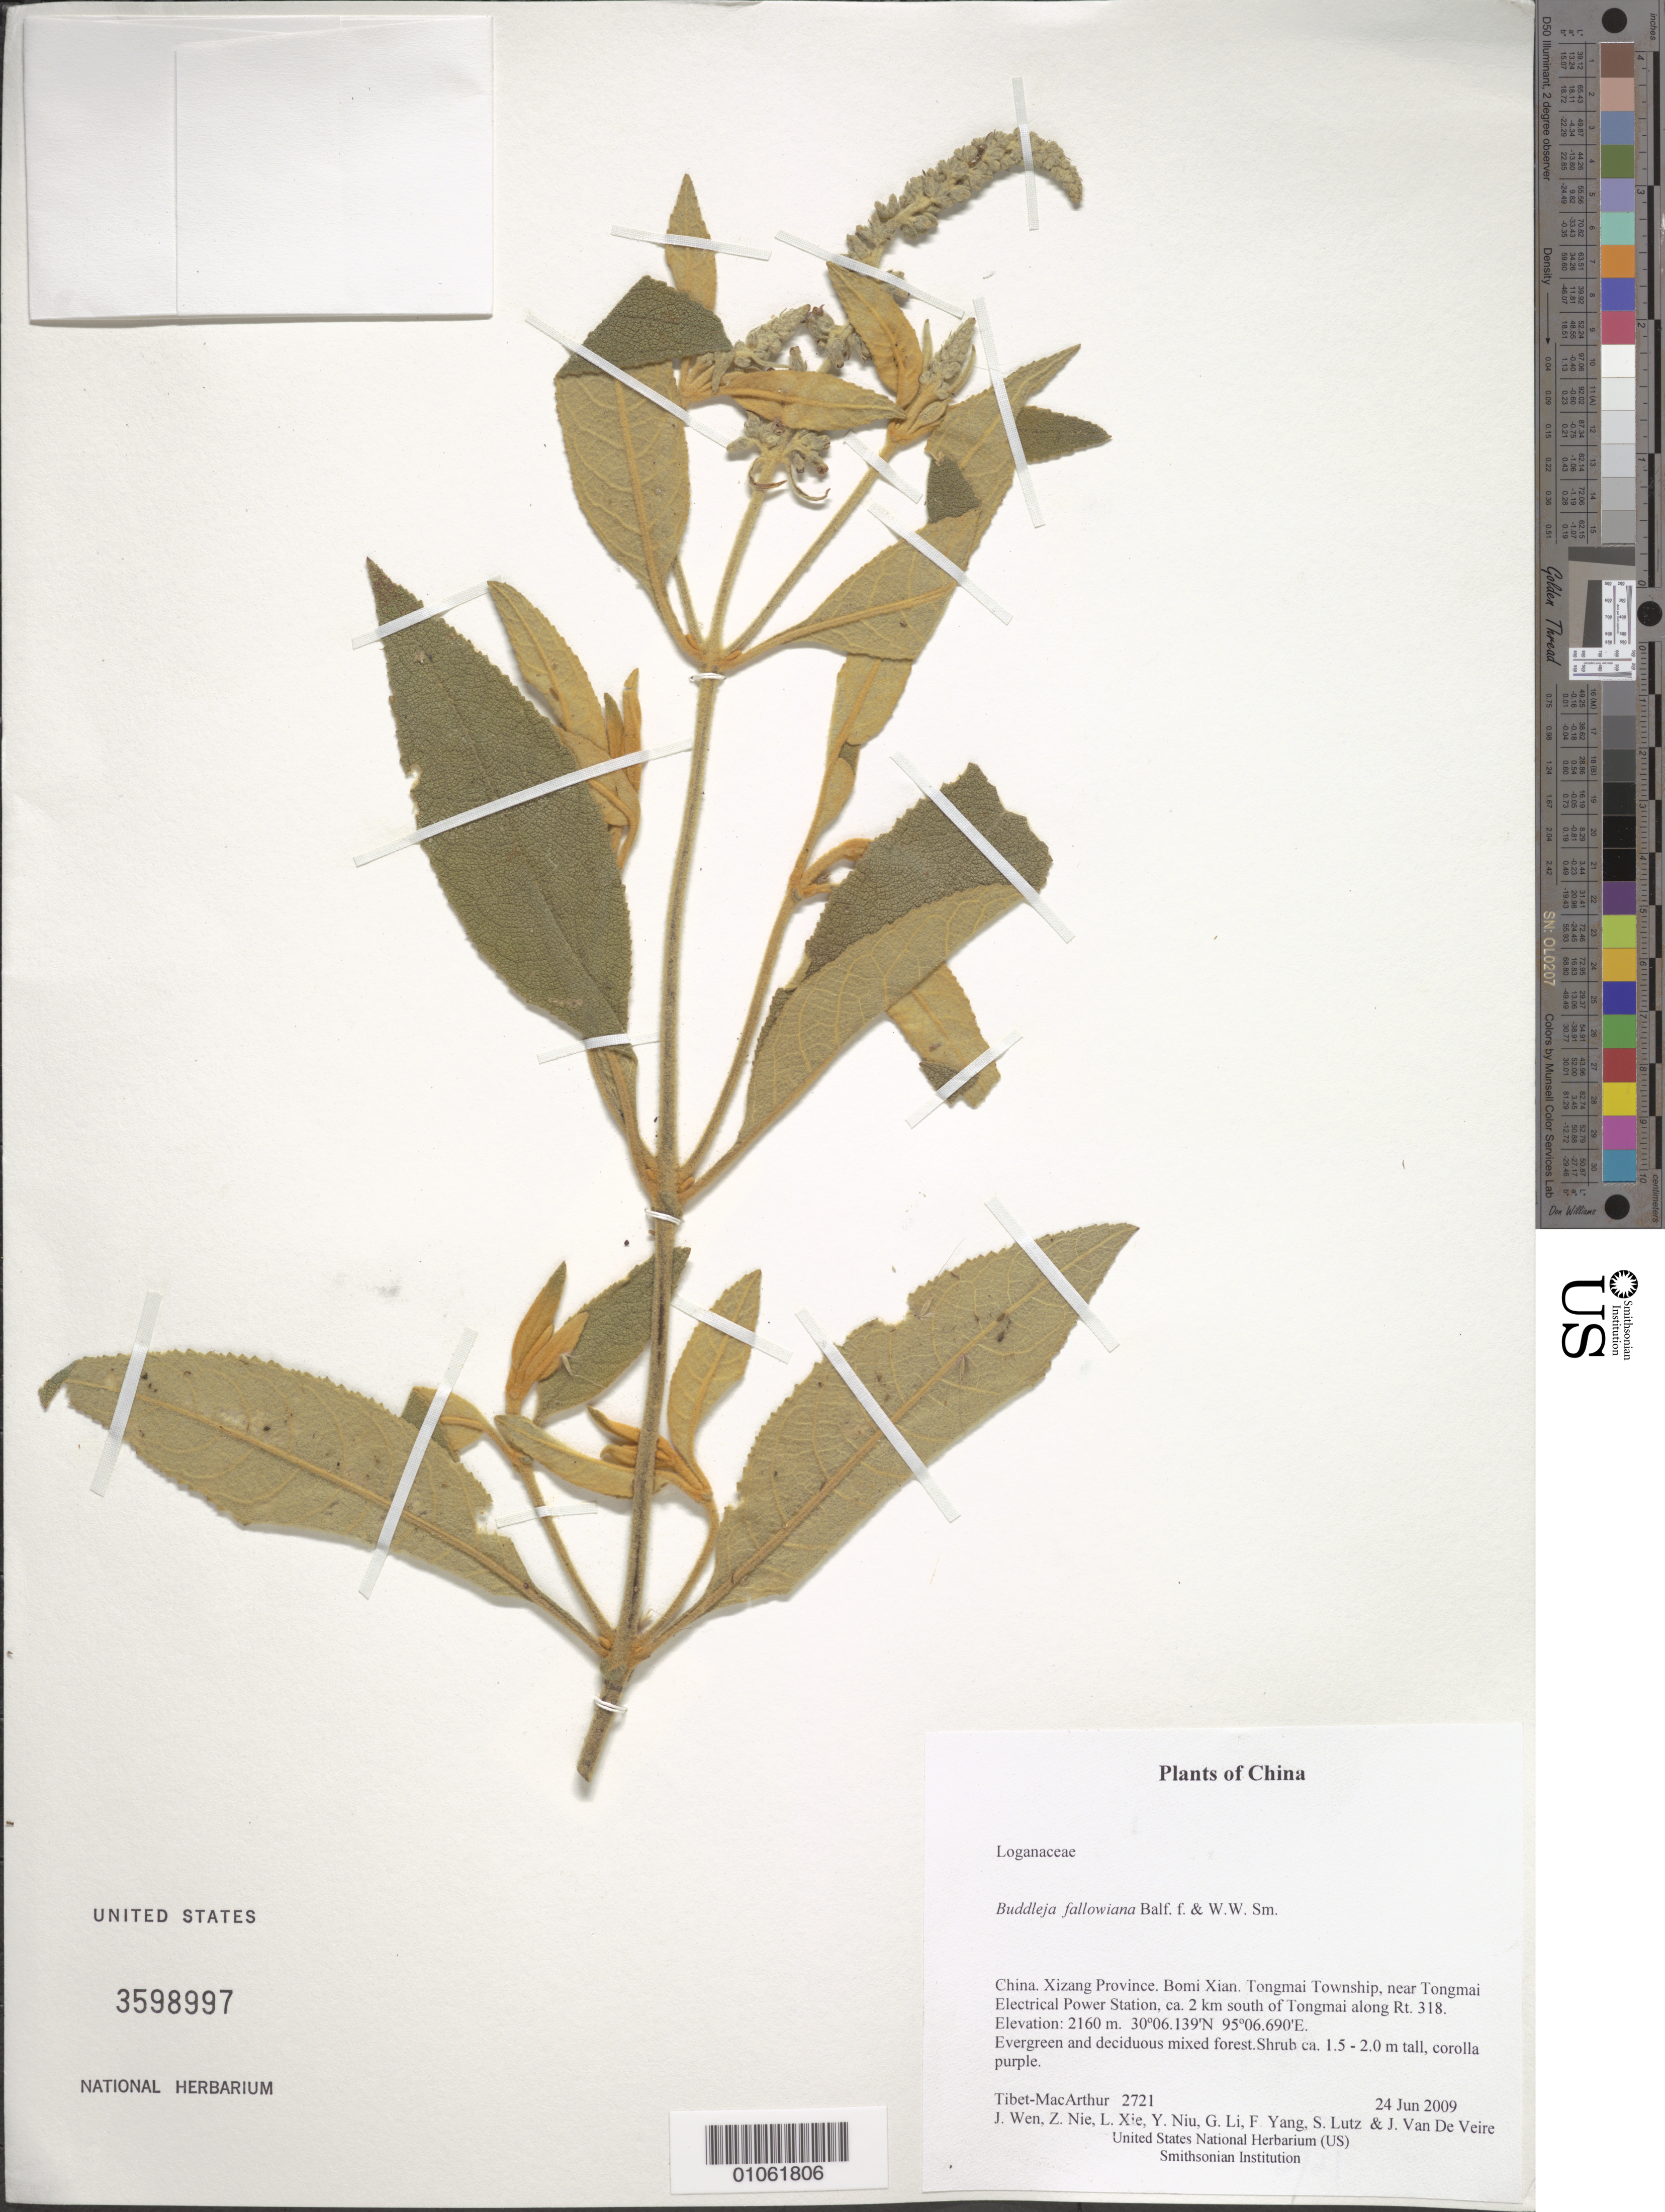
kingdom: Plantae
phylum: Tracheophyta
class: Magnoliopsida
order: Lamiales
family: Scrophulariaceae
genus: Buddleja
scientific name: Buddleja fallowiana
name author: Balf. f. & W.W. Sm.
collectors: Tibet-MacArthur, J. Wen, Z. Nie, L. Xie, Y. Niu, G. Li, F. Yang, S. Lutz & J. Van De Veire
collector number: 2721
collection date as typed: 24 Jun 2009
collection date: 2009-06-24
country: China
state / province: Xizang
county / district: Bomi Xian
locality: Tongmai Township, near Tongmai Electrical Power Station, ca. 2 km south of Tongmai along Rt. 318.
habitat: Evergreen and deciduous mixed forest.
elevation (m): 2160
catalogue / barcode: US 3598997